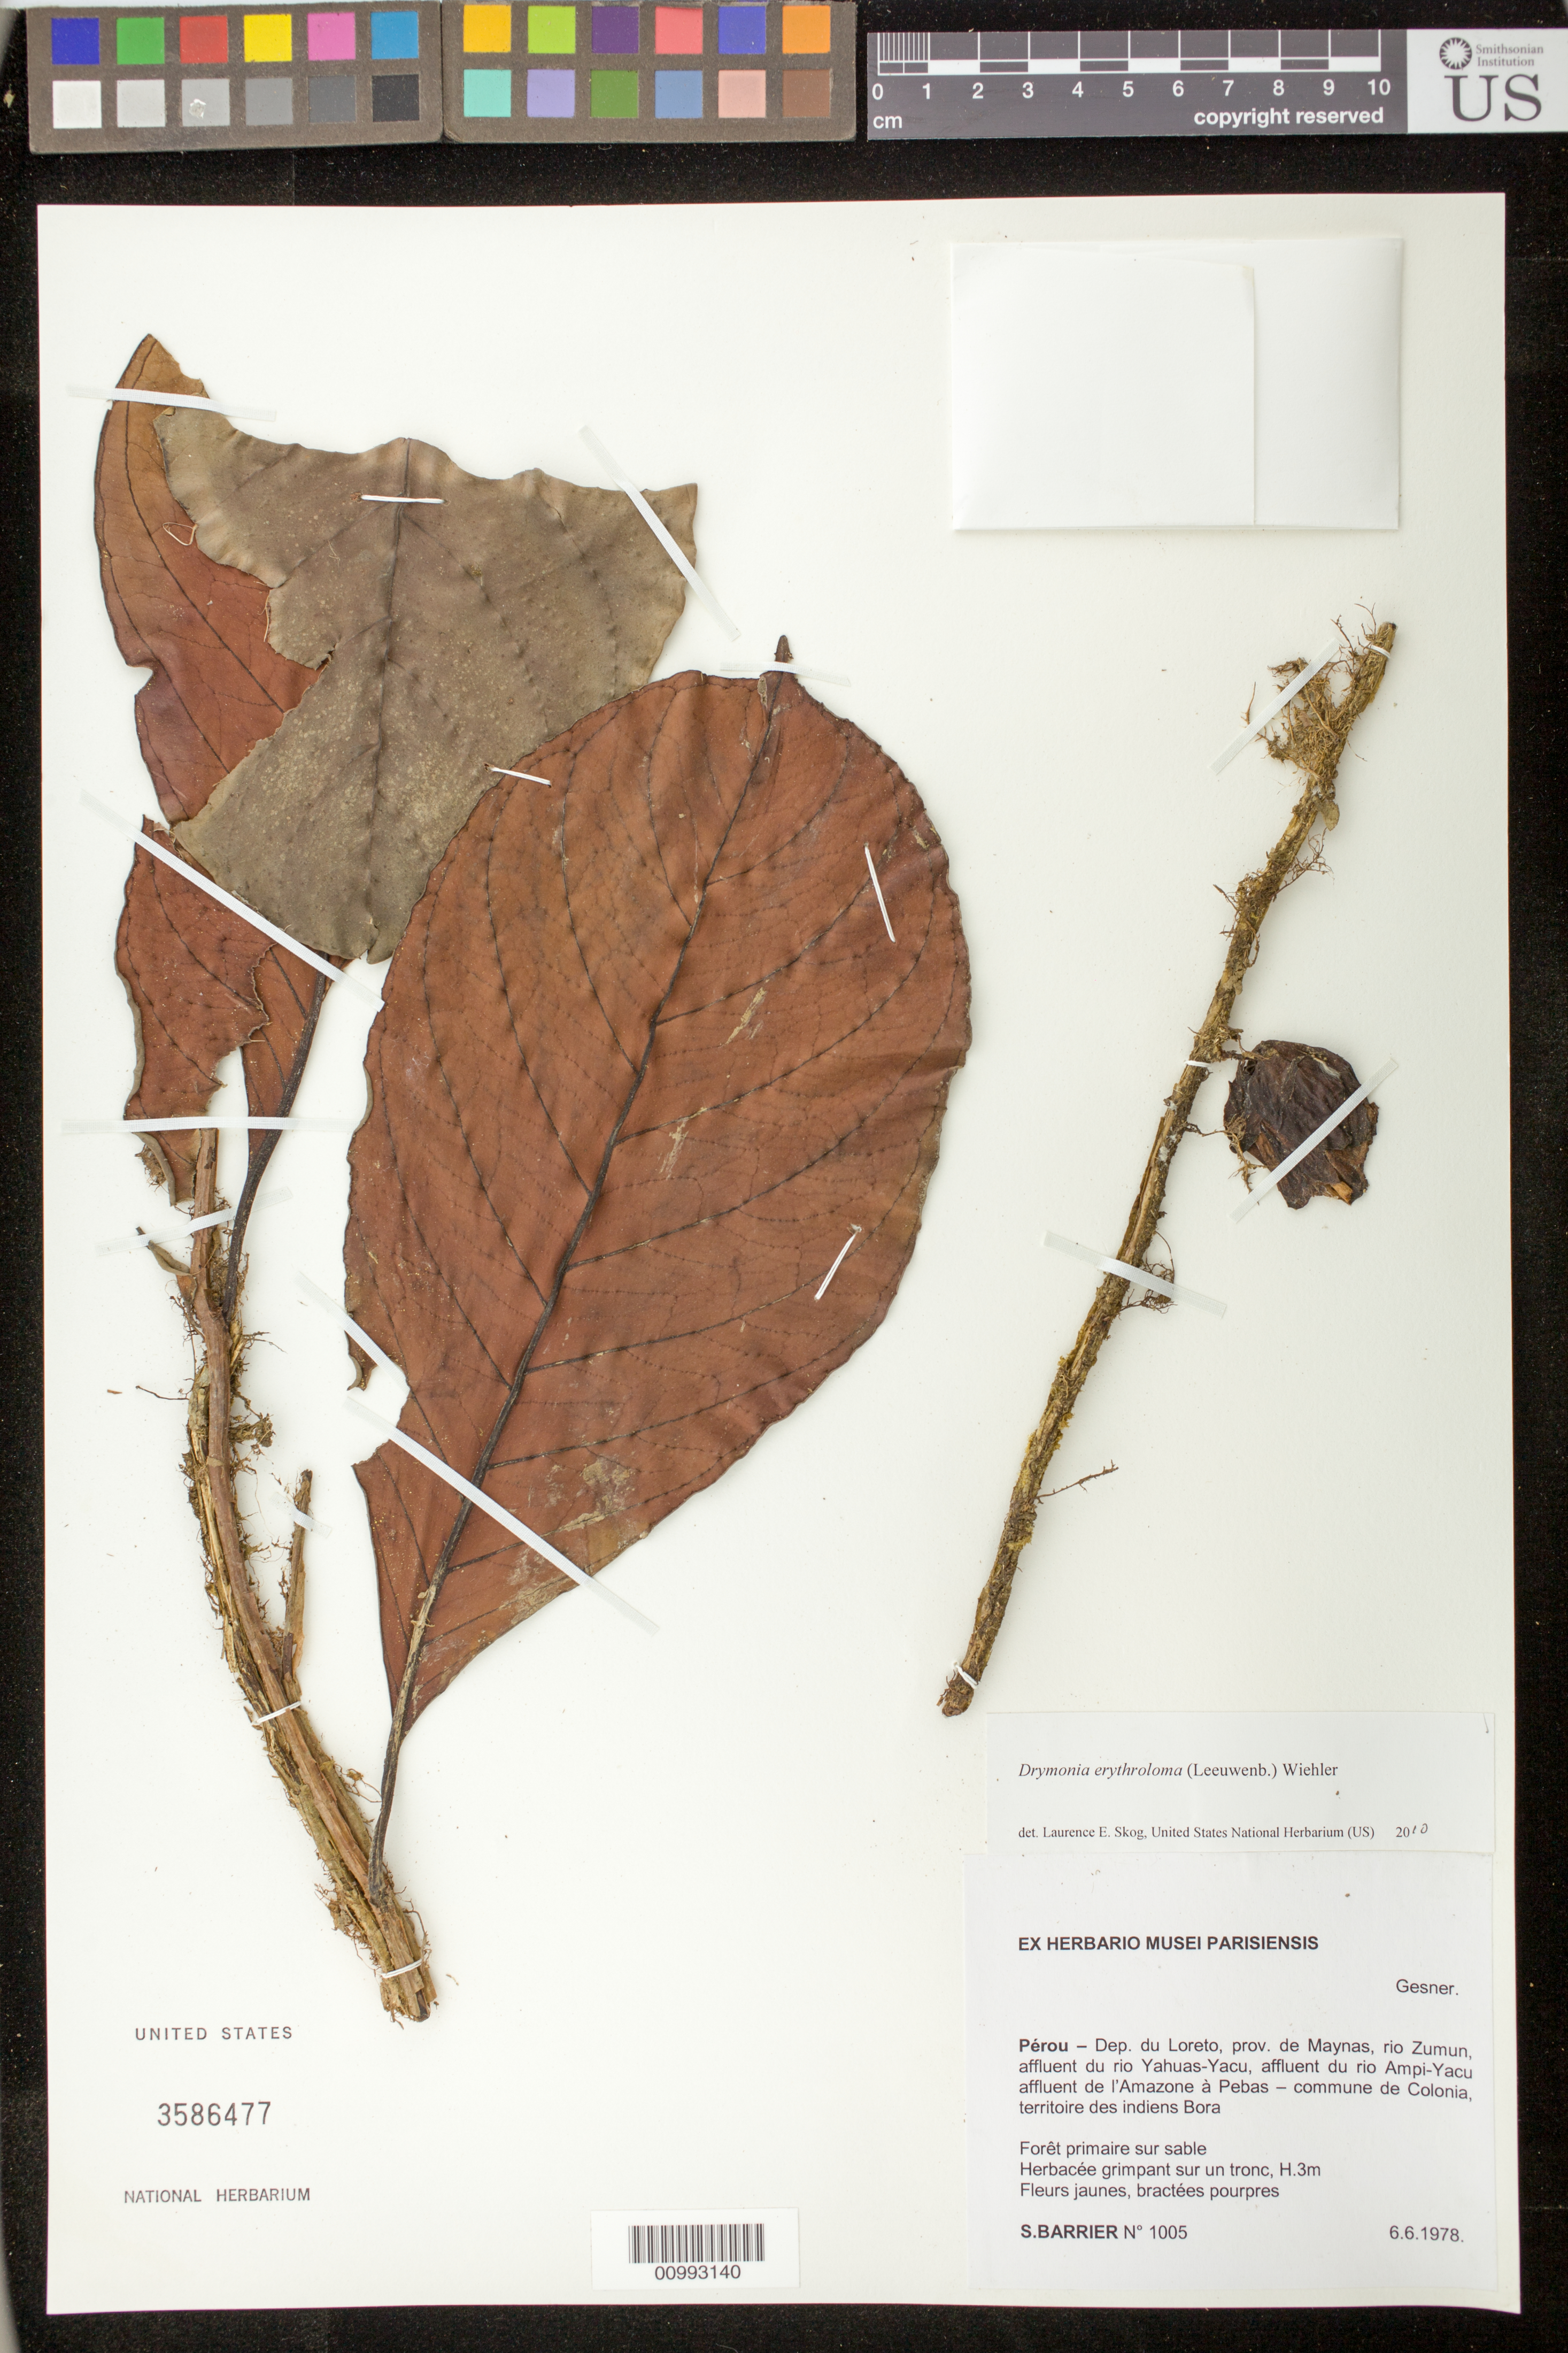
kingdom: Plantae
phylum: Tracheophyta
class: Magnoliopsida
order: Lamiales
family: Gesneriaceae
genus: Drymonia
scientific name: Drymonia erythroloma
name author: (Leeuwenb.) Wiehler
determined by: Skog, Laurence E.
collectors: S. Barrier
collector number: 1005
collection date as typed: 06 Jun 1978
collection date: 1978-06-06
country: Peru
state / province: Loreto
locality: Dep. Du Loreto, prov. De Maynas, rio Zumun, affluent del rio Yahuas-Yacu, affluent du rio Ampi-Yacu affluent de l'Amazone à Pebas - commune de Colonia, territoire des indiens Bora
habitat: Forêt primaire sur sable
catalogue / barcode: US 3586477